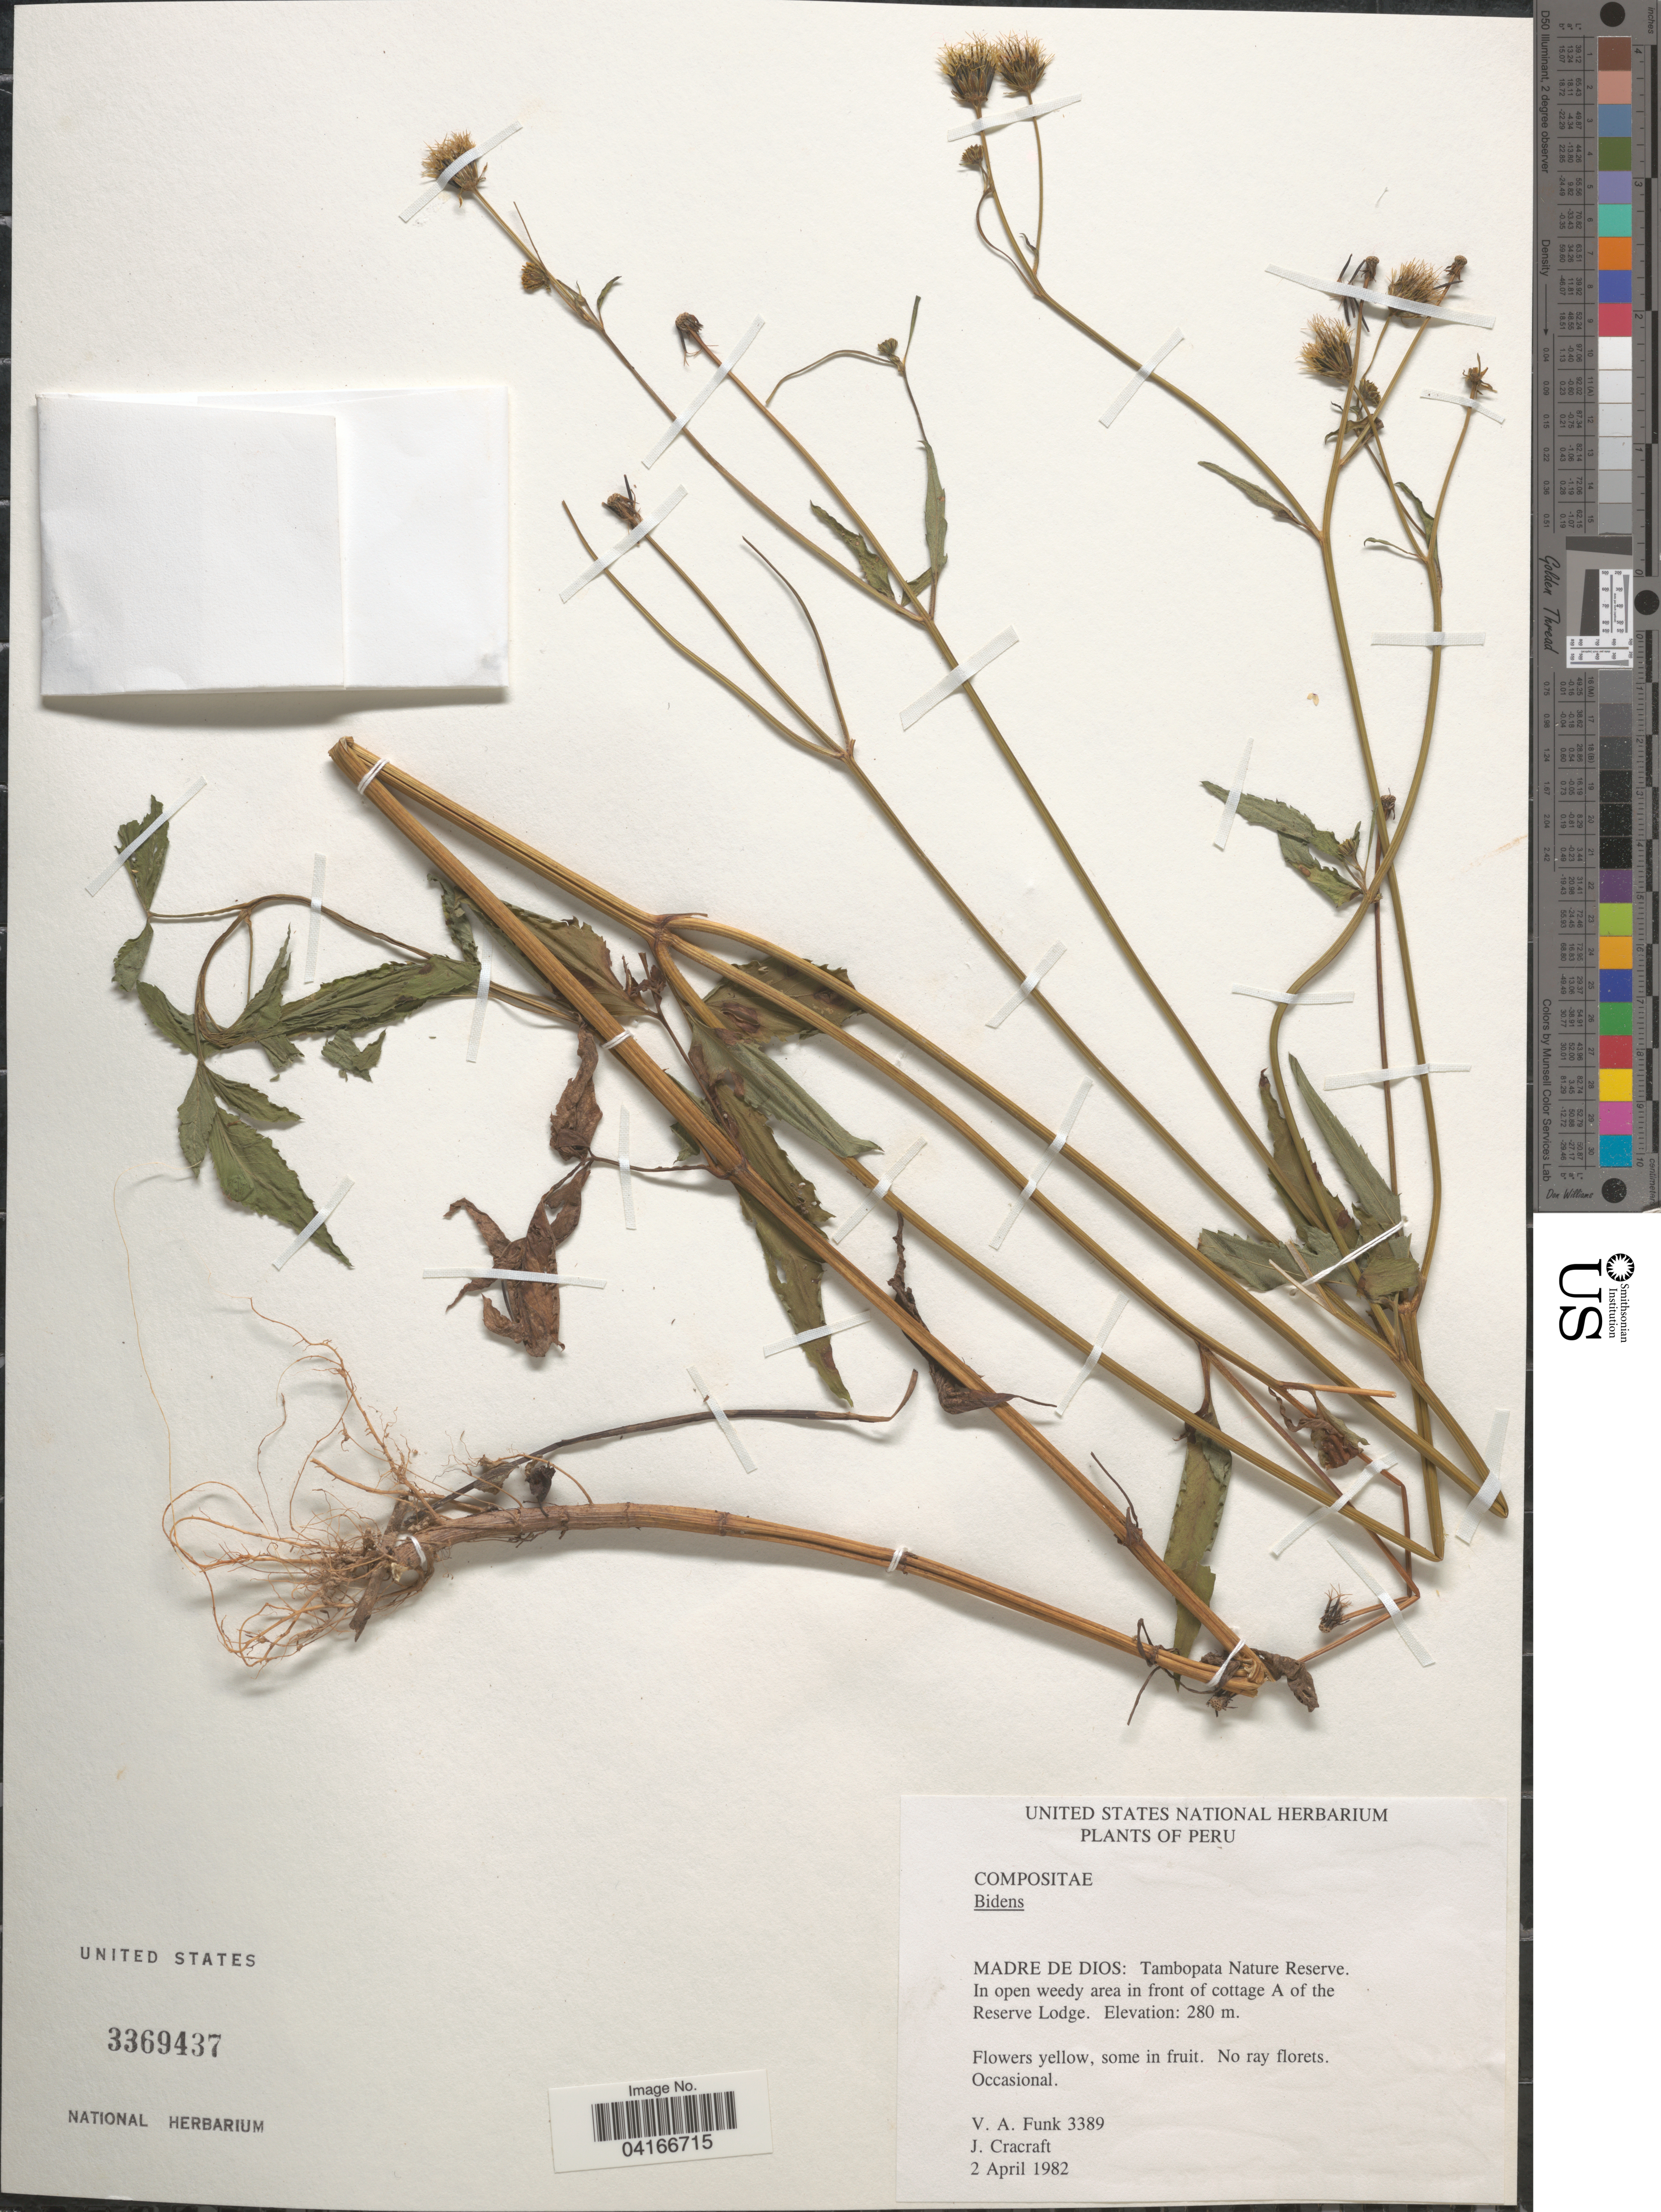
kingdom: Plantae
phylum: Tracheophyta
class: Magnoliopsida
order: Asterales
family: Asteraceae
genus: Bidens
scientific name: Bidens sp.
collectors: V. Funk & J. L. Cracraft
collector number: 3389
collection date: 1982-04-02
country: Peru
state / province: Madre de Dios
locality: Tambopata Nature Reserve. In open weedy area in front of cottage A of the Reserve Lodge.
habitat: In open weedy area.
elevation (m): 280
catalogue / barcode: US 3369437